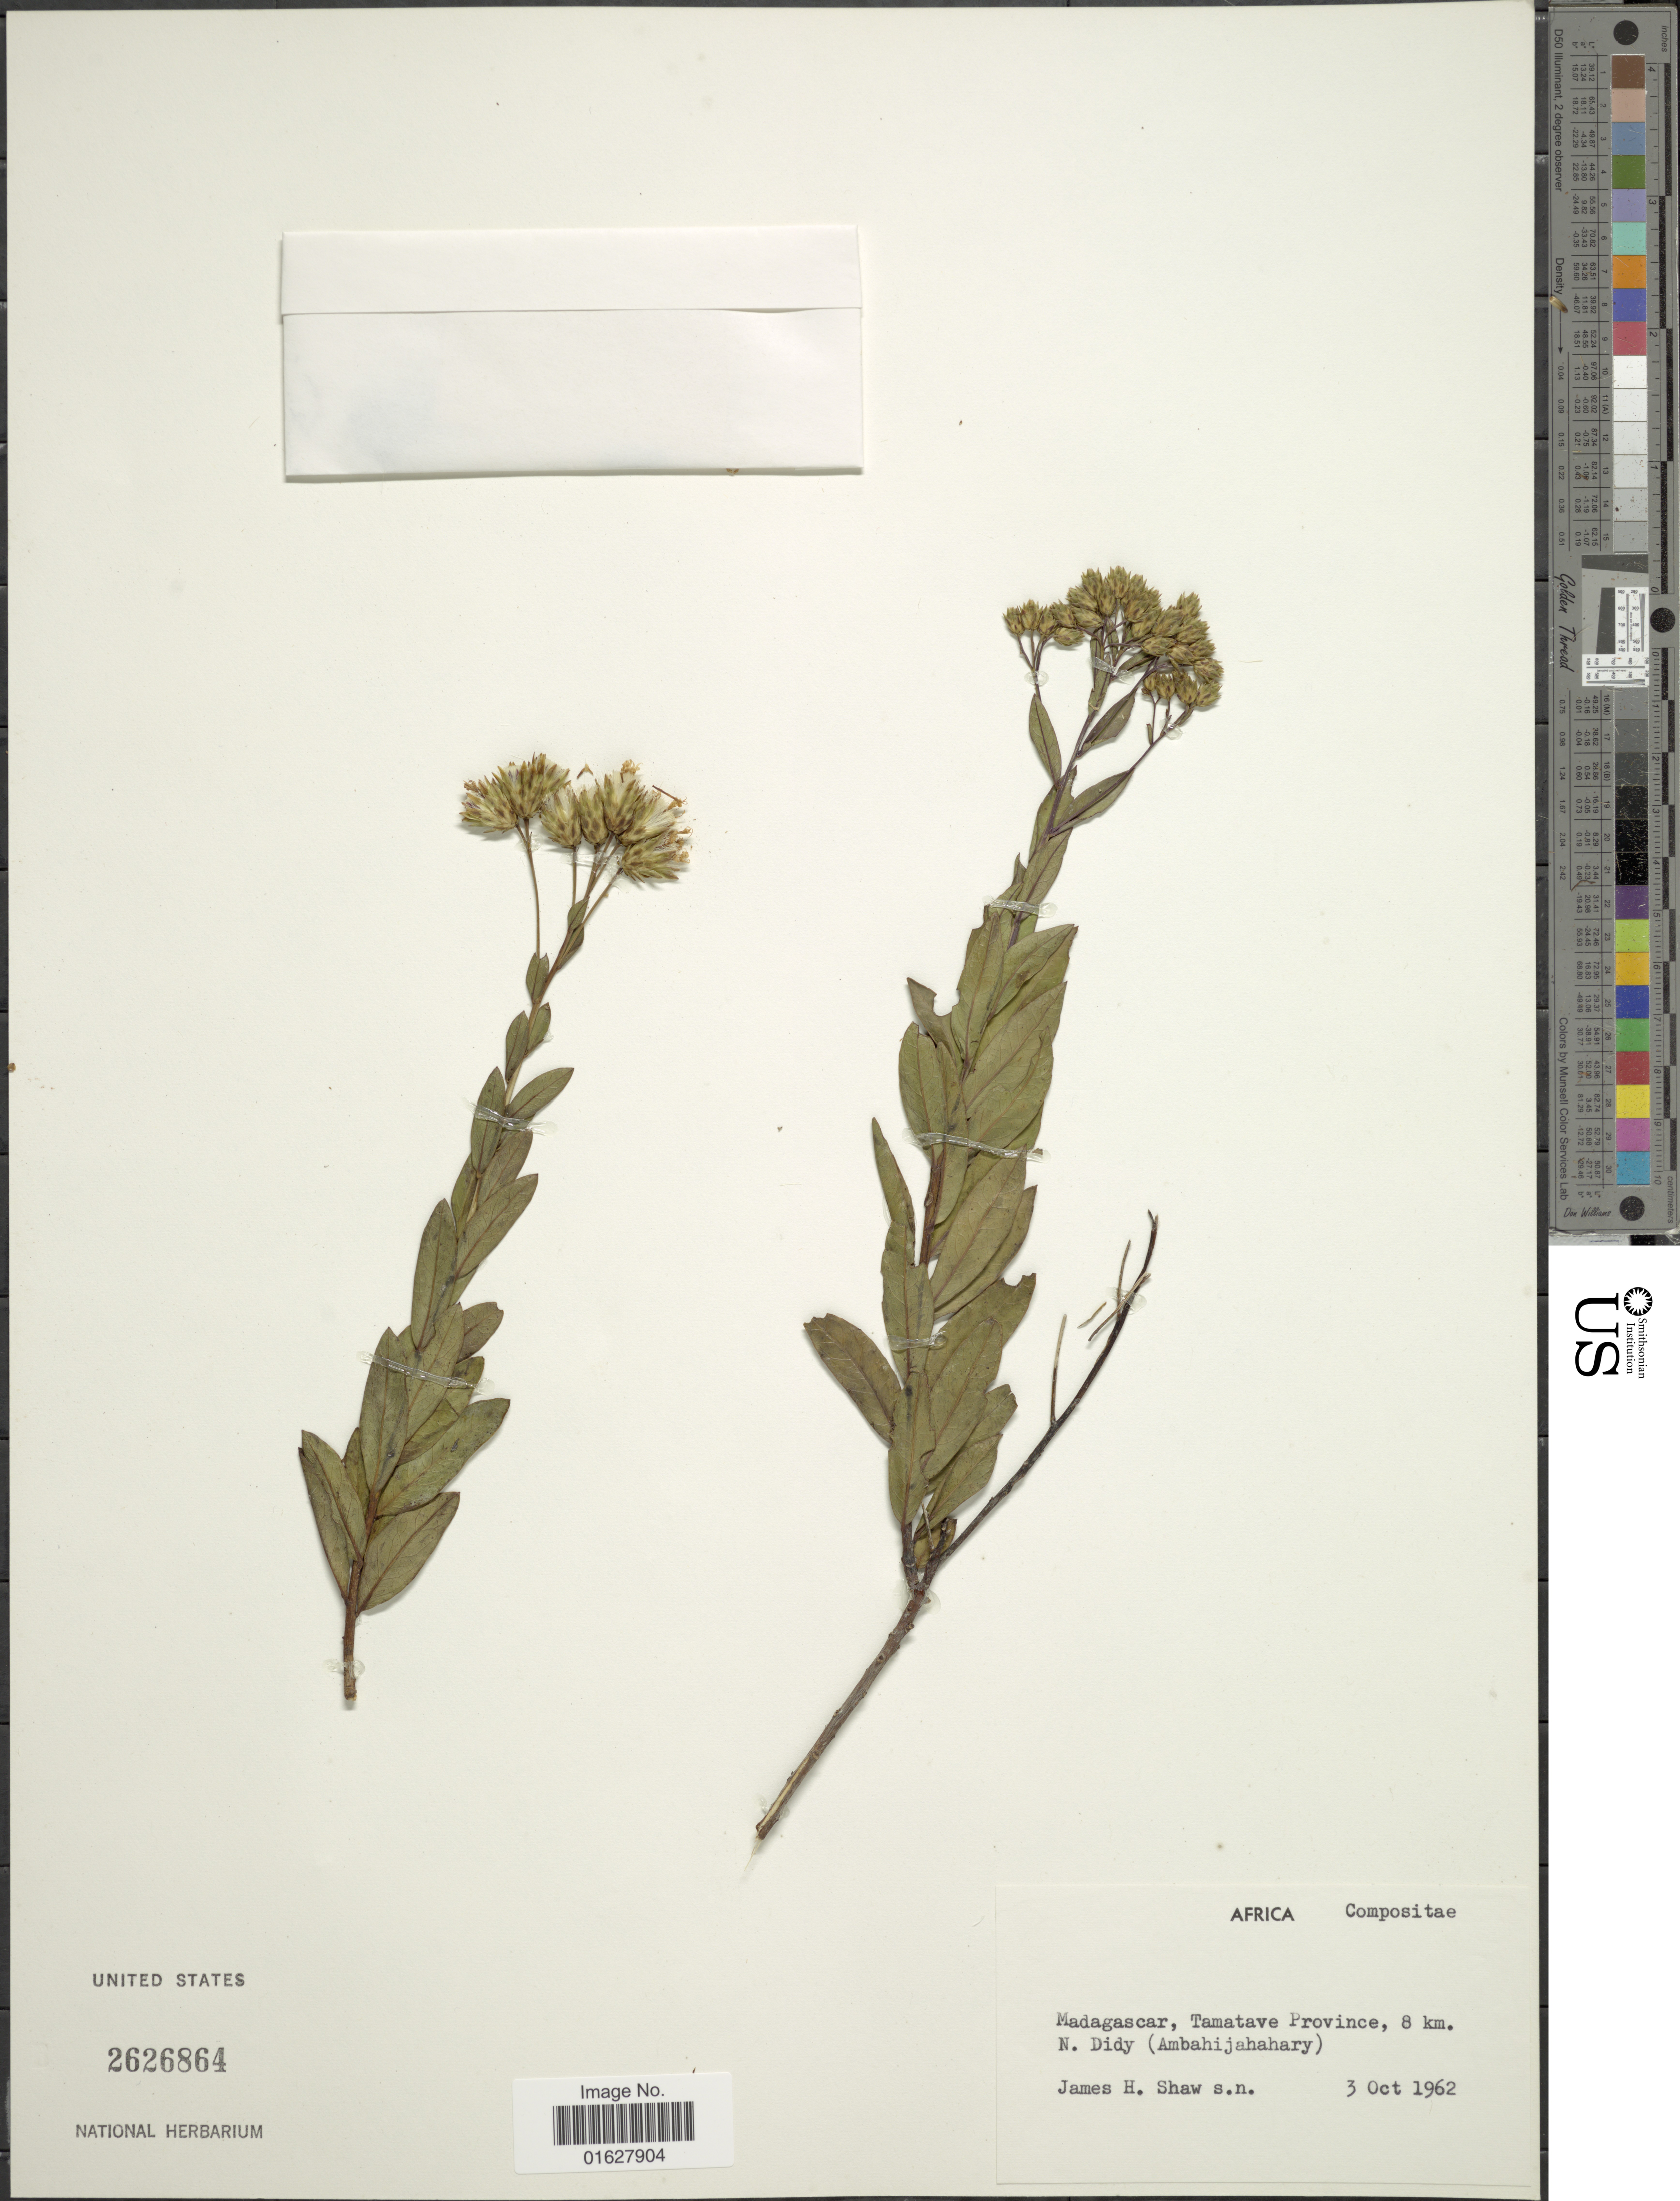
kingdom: Plantae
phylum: Tracheophyta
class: Magnoliopsida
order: Asterales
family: Asteraceae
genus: Vernonia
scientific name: Vernonia sp.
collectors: J. H. Shaw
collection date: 1962-10-03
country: Madagascar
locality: Africa. Madagascar, Tamtatave province, 8 km. N. Didy (Ambahijahahary)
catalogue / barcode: US 2626864